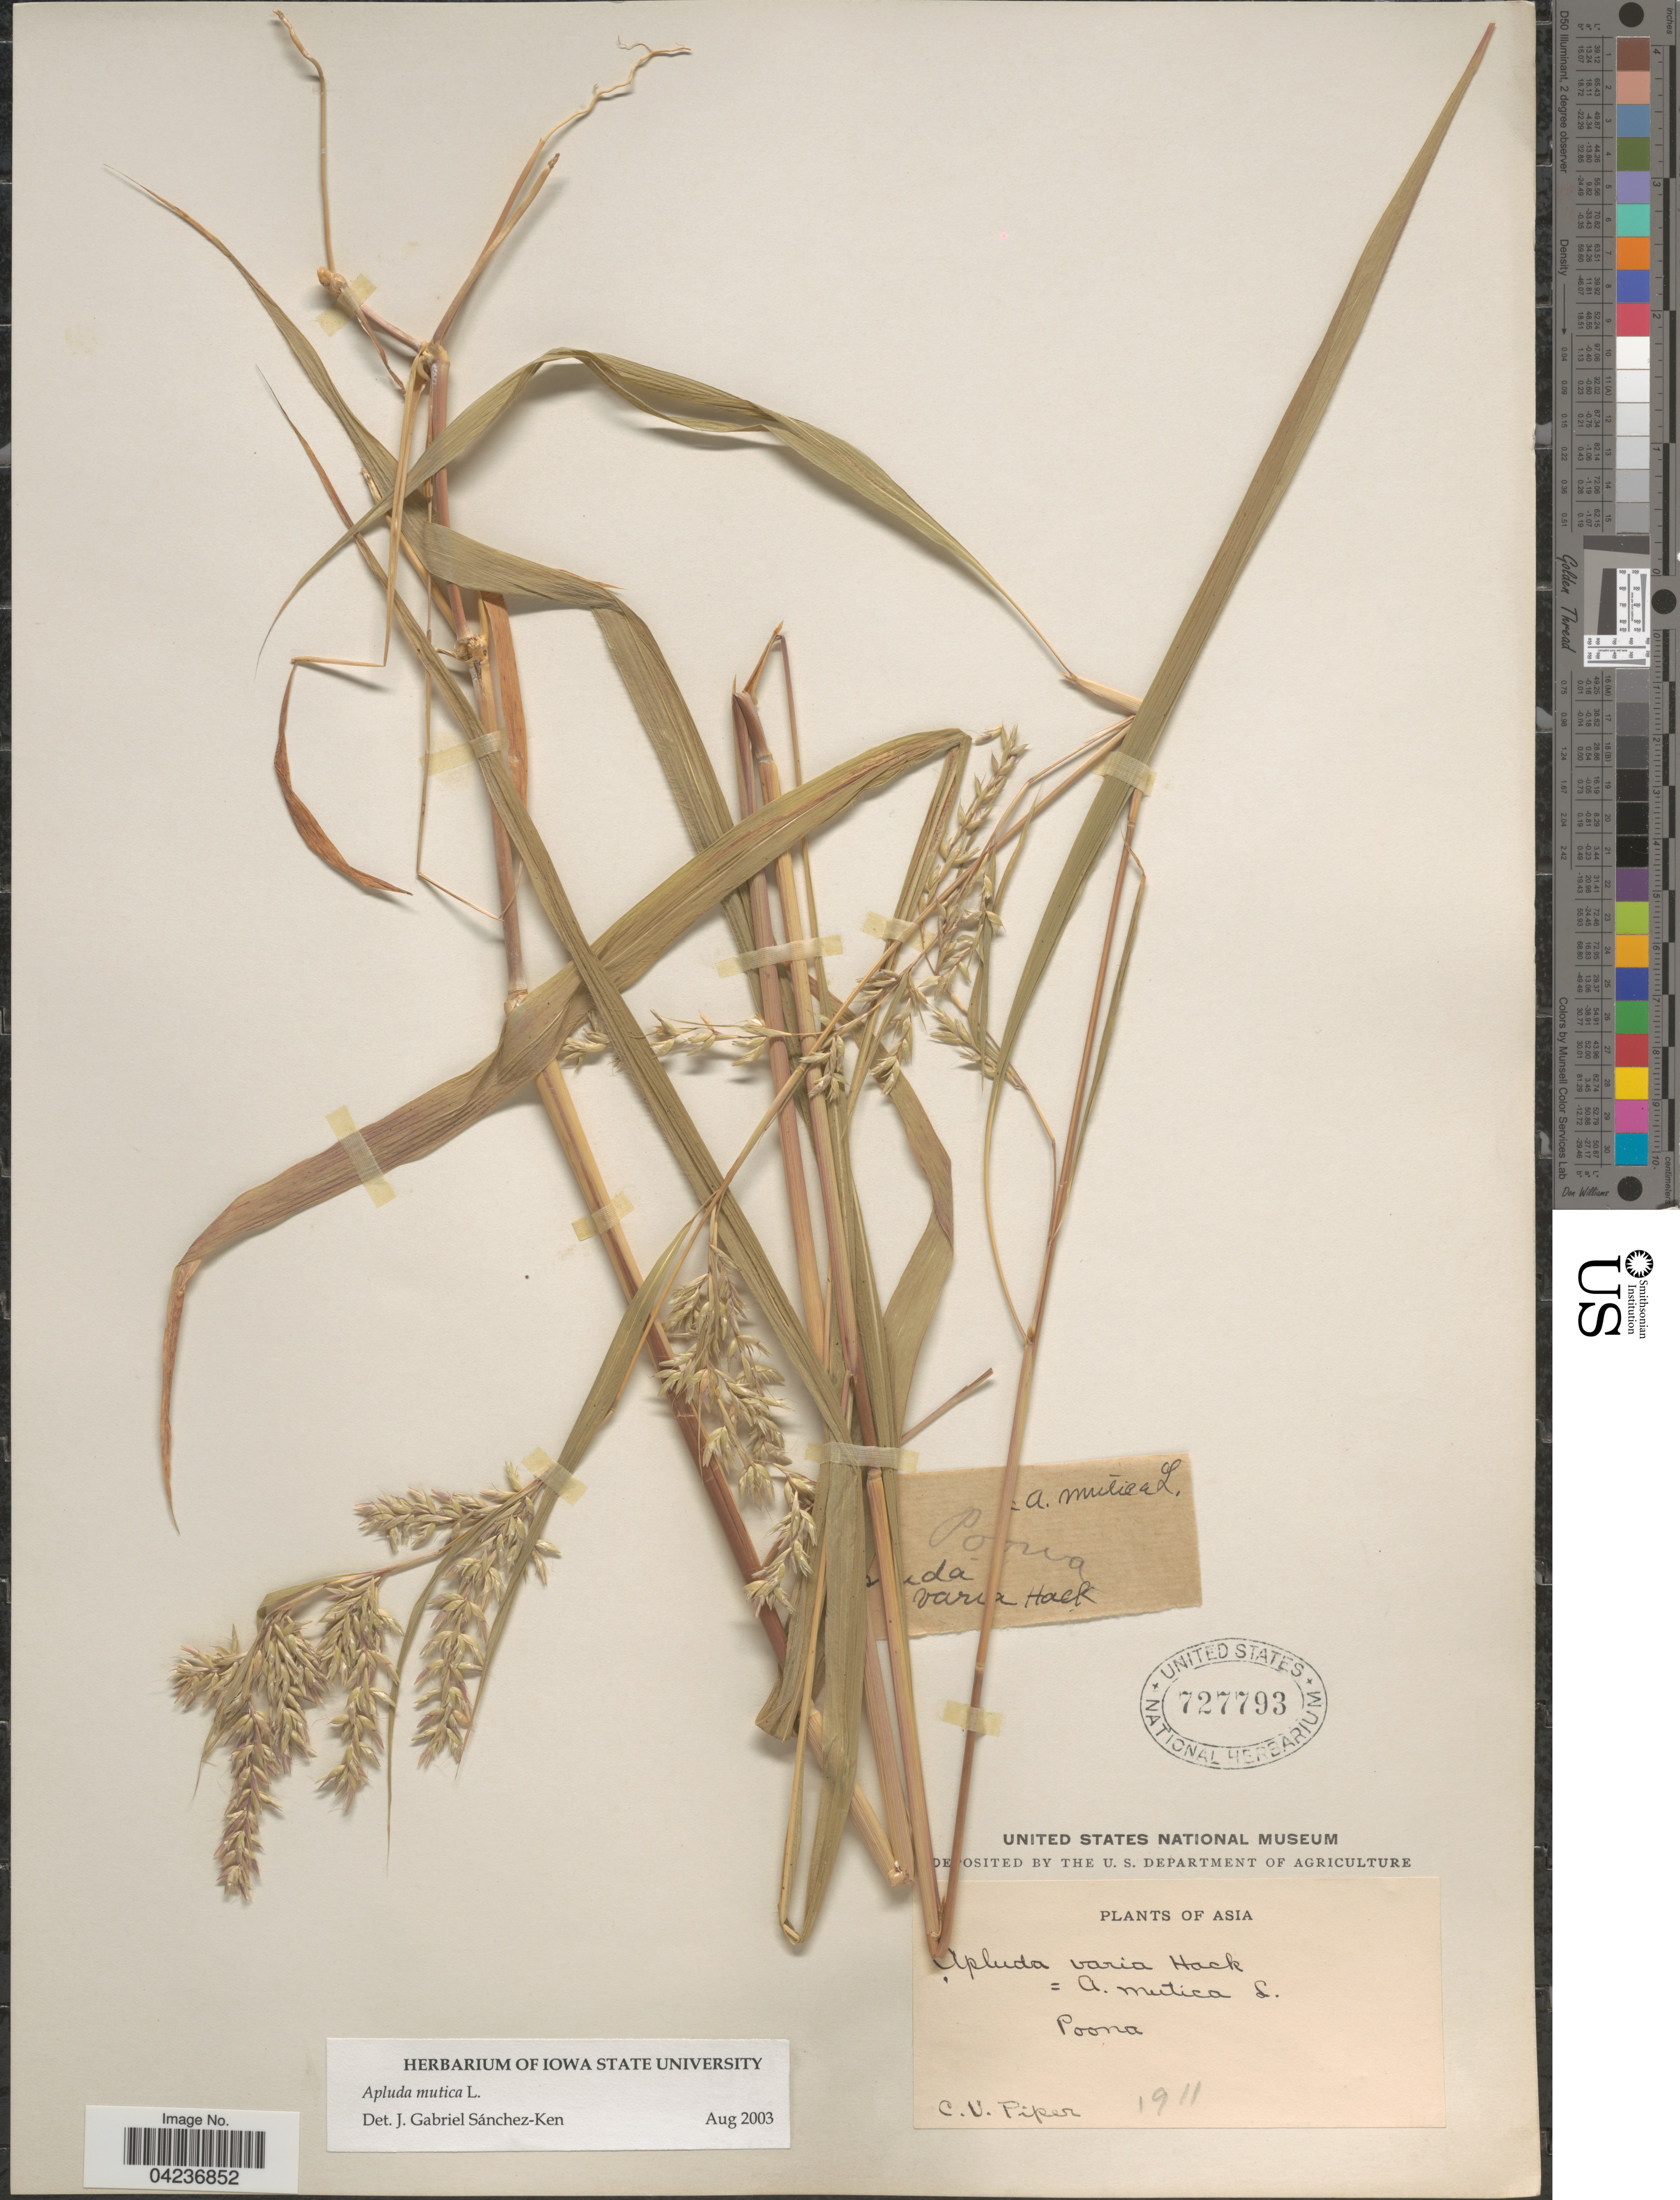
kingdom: Plantae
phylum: Tracheophyta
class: Liliopsida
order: Poales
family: Poaceae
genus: Apluda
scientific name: Apluda mutica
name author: L.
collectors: C. V. Piper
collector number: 1911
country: India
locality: Asia. Poona.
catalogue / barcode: US 727793